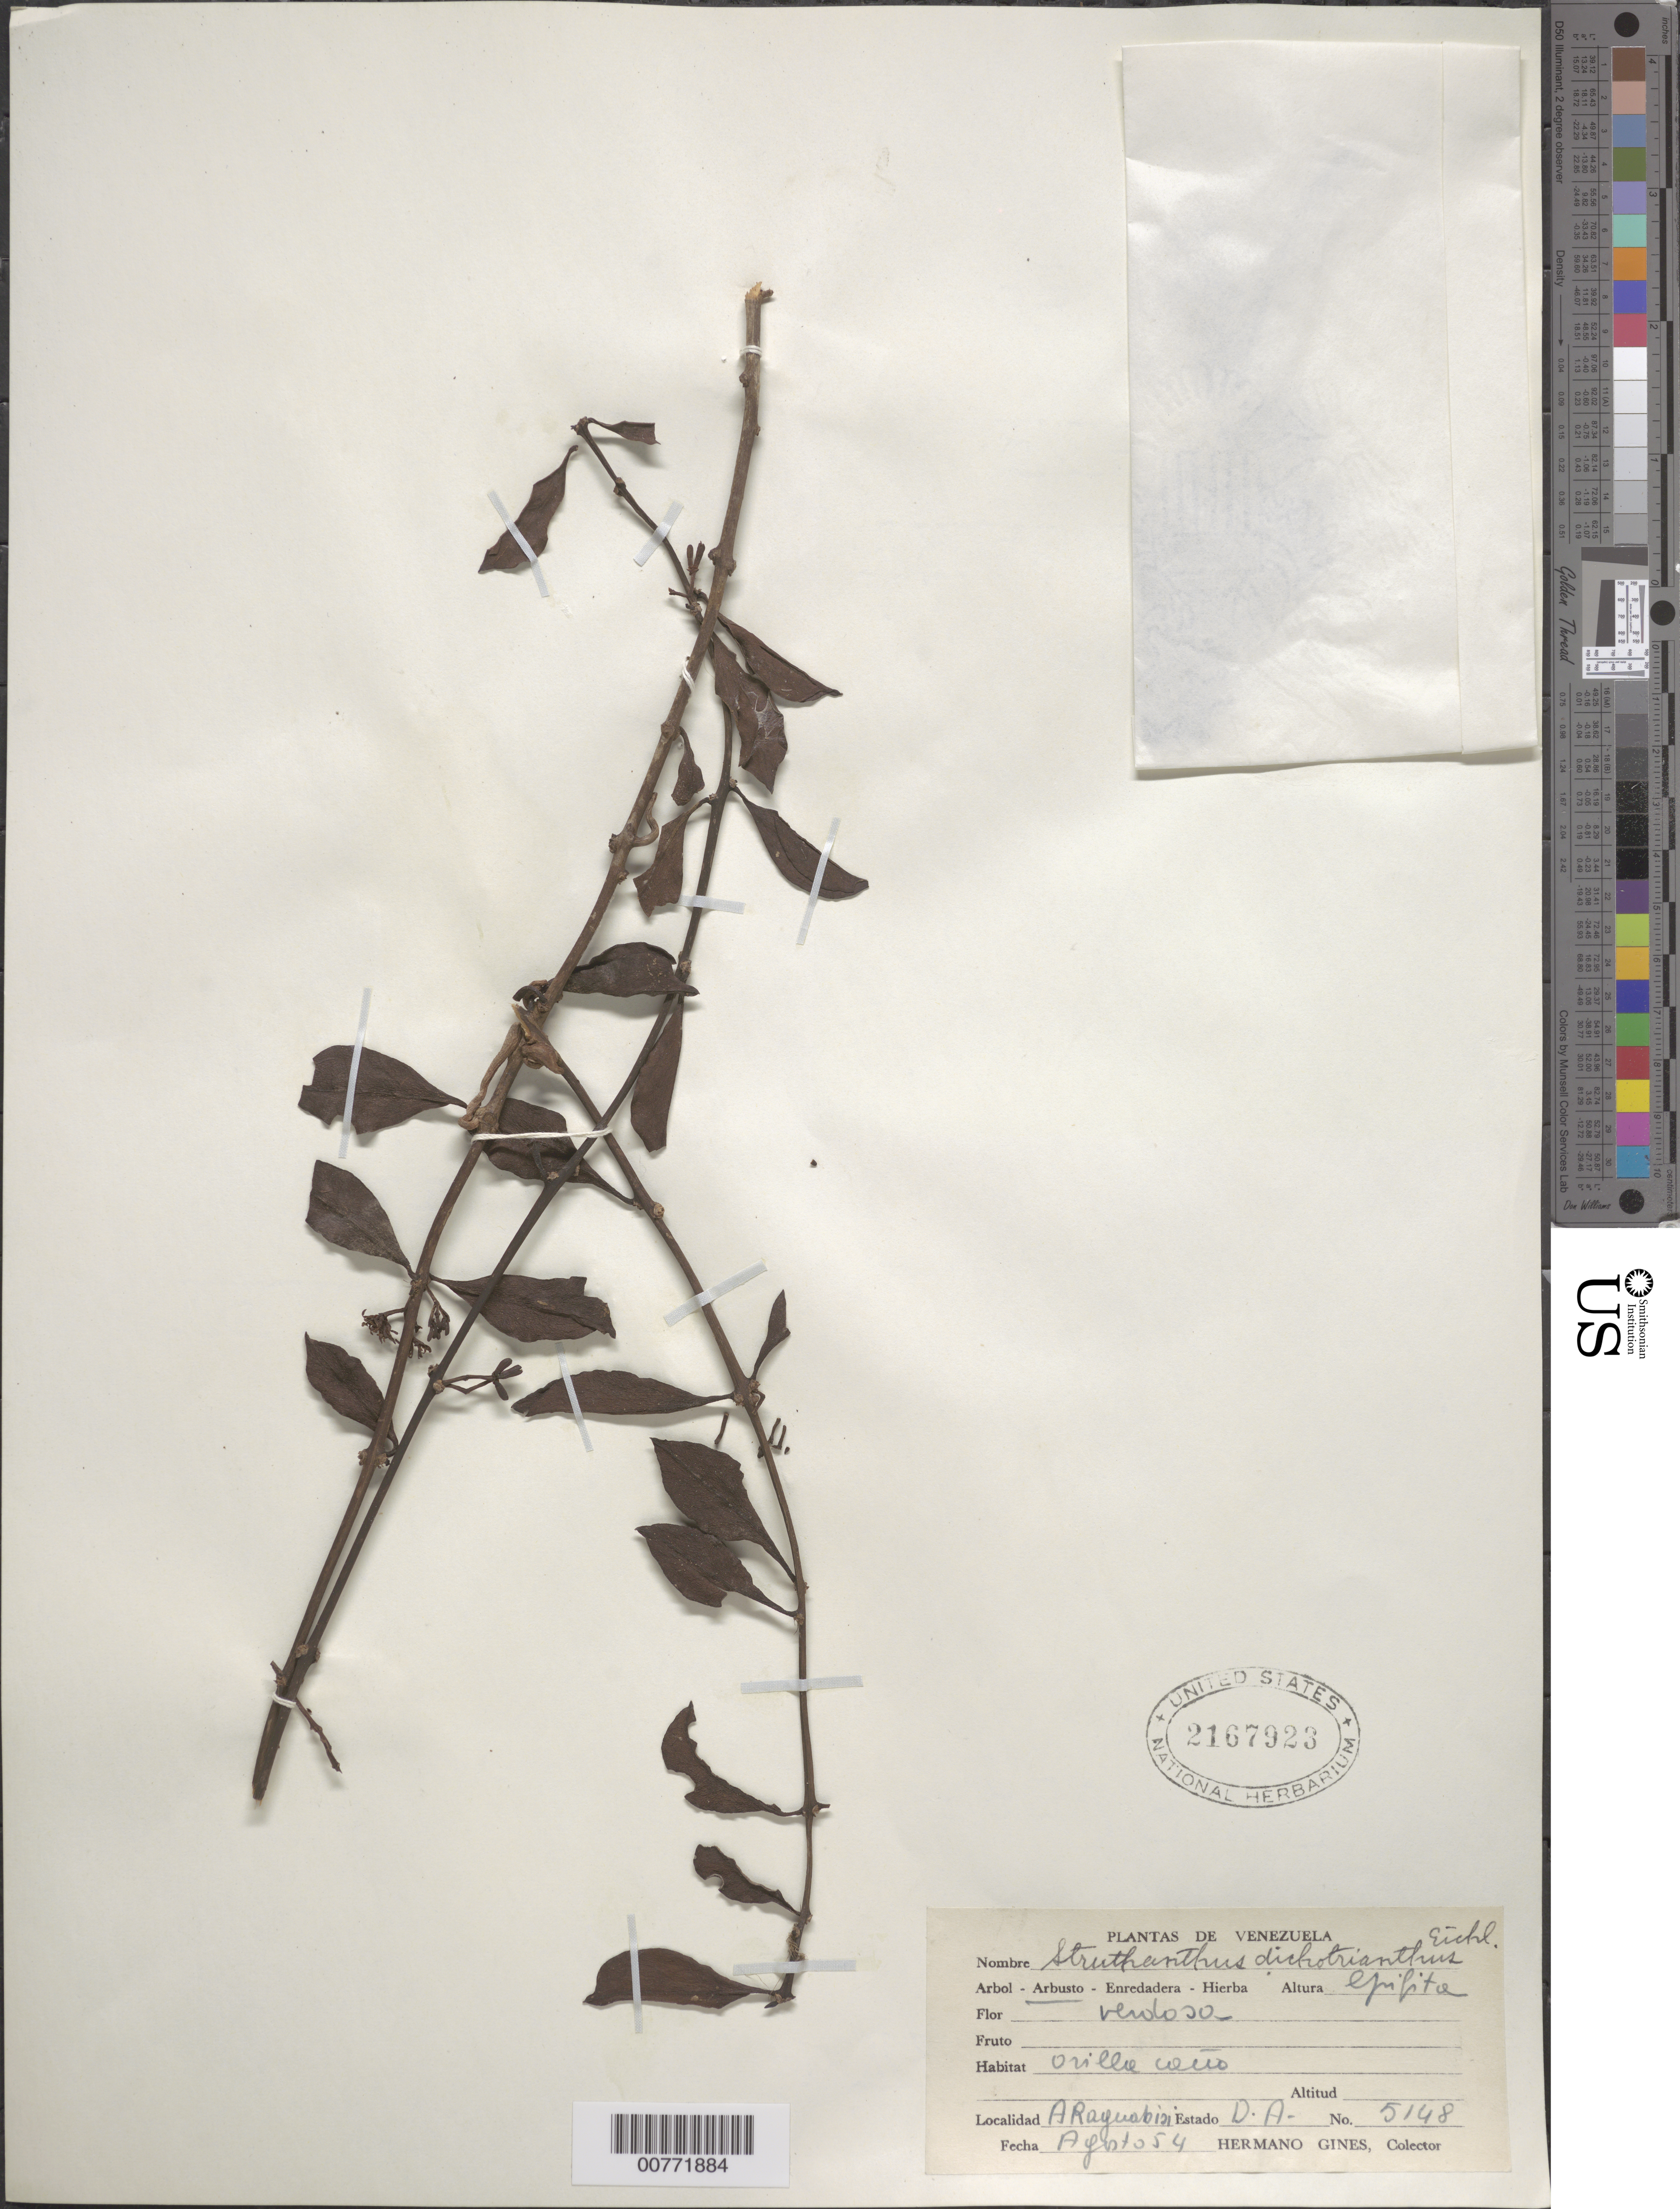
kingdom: Plantae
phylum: Tracheophyta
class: Magnoliopsida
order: Santalales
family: Loranthaceae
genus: Struthanthus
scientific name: Struthanthus dichotrianthus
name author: Eichler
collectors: H. Gines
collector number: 5148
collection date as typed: Aug-54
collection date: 1954-08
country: Venezuela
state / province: Delta Amacuro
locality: Araguabisi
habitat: Edge of caño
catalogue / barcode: US 2167923